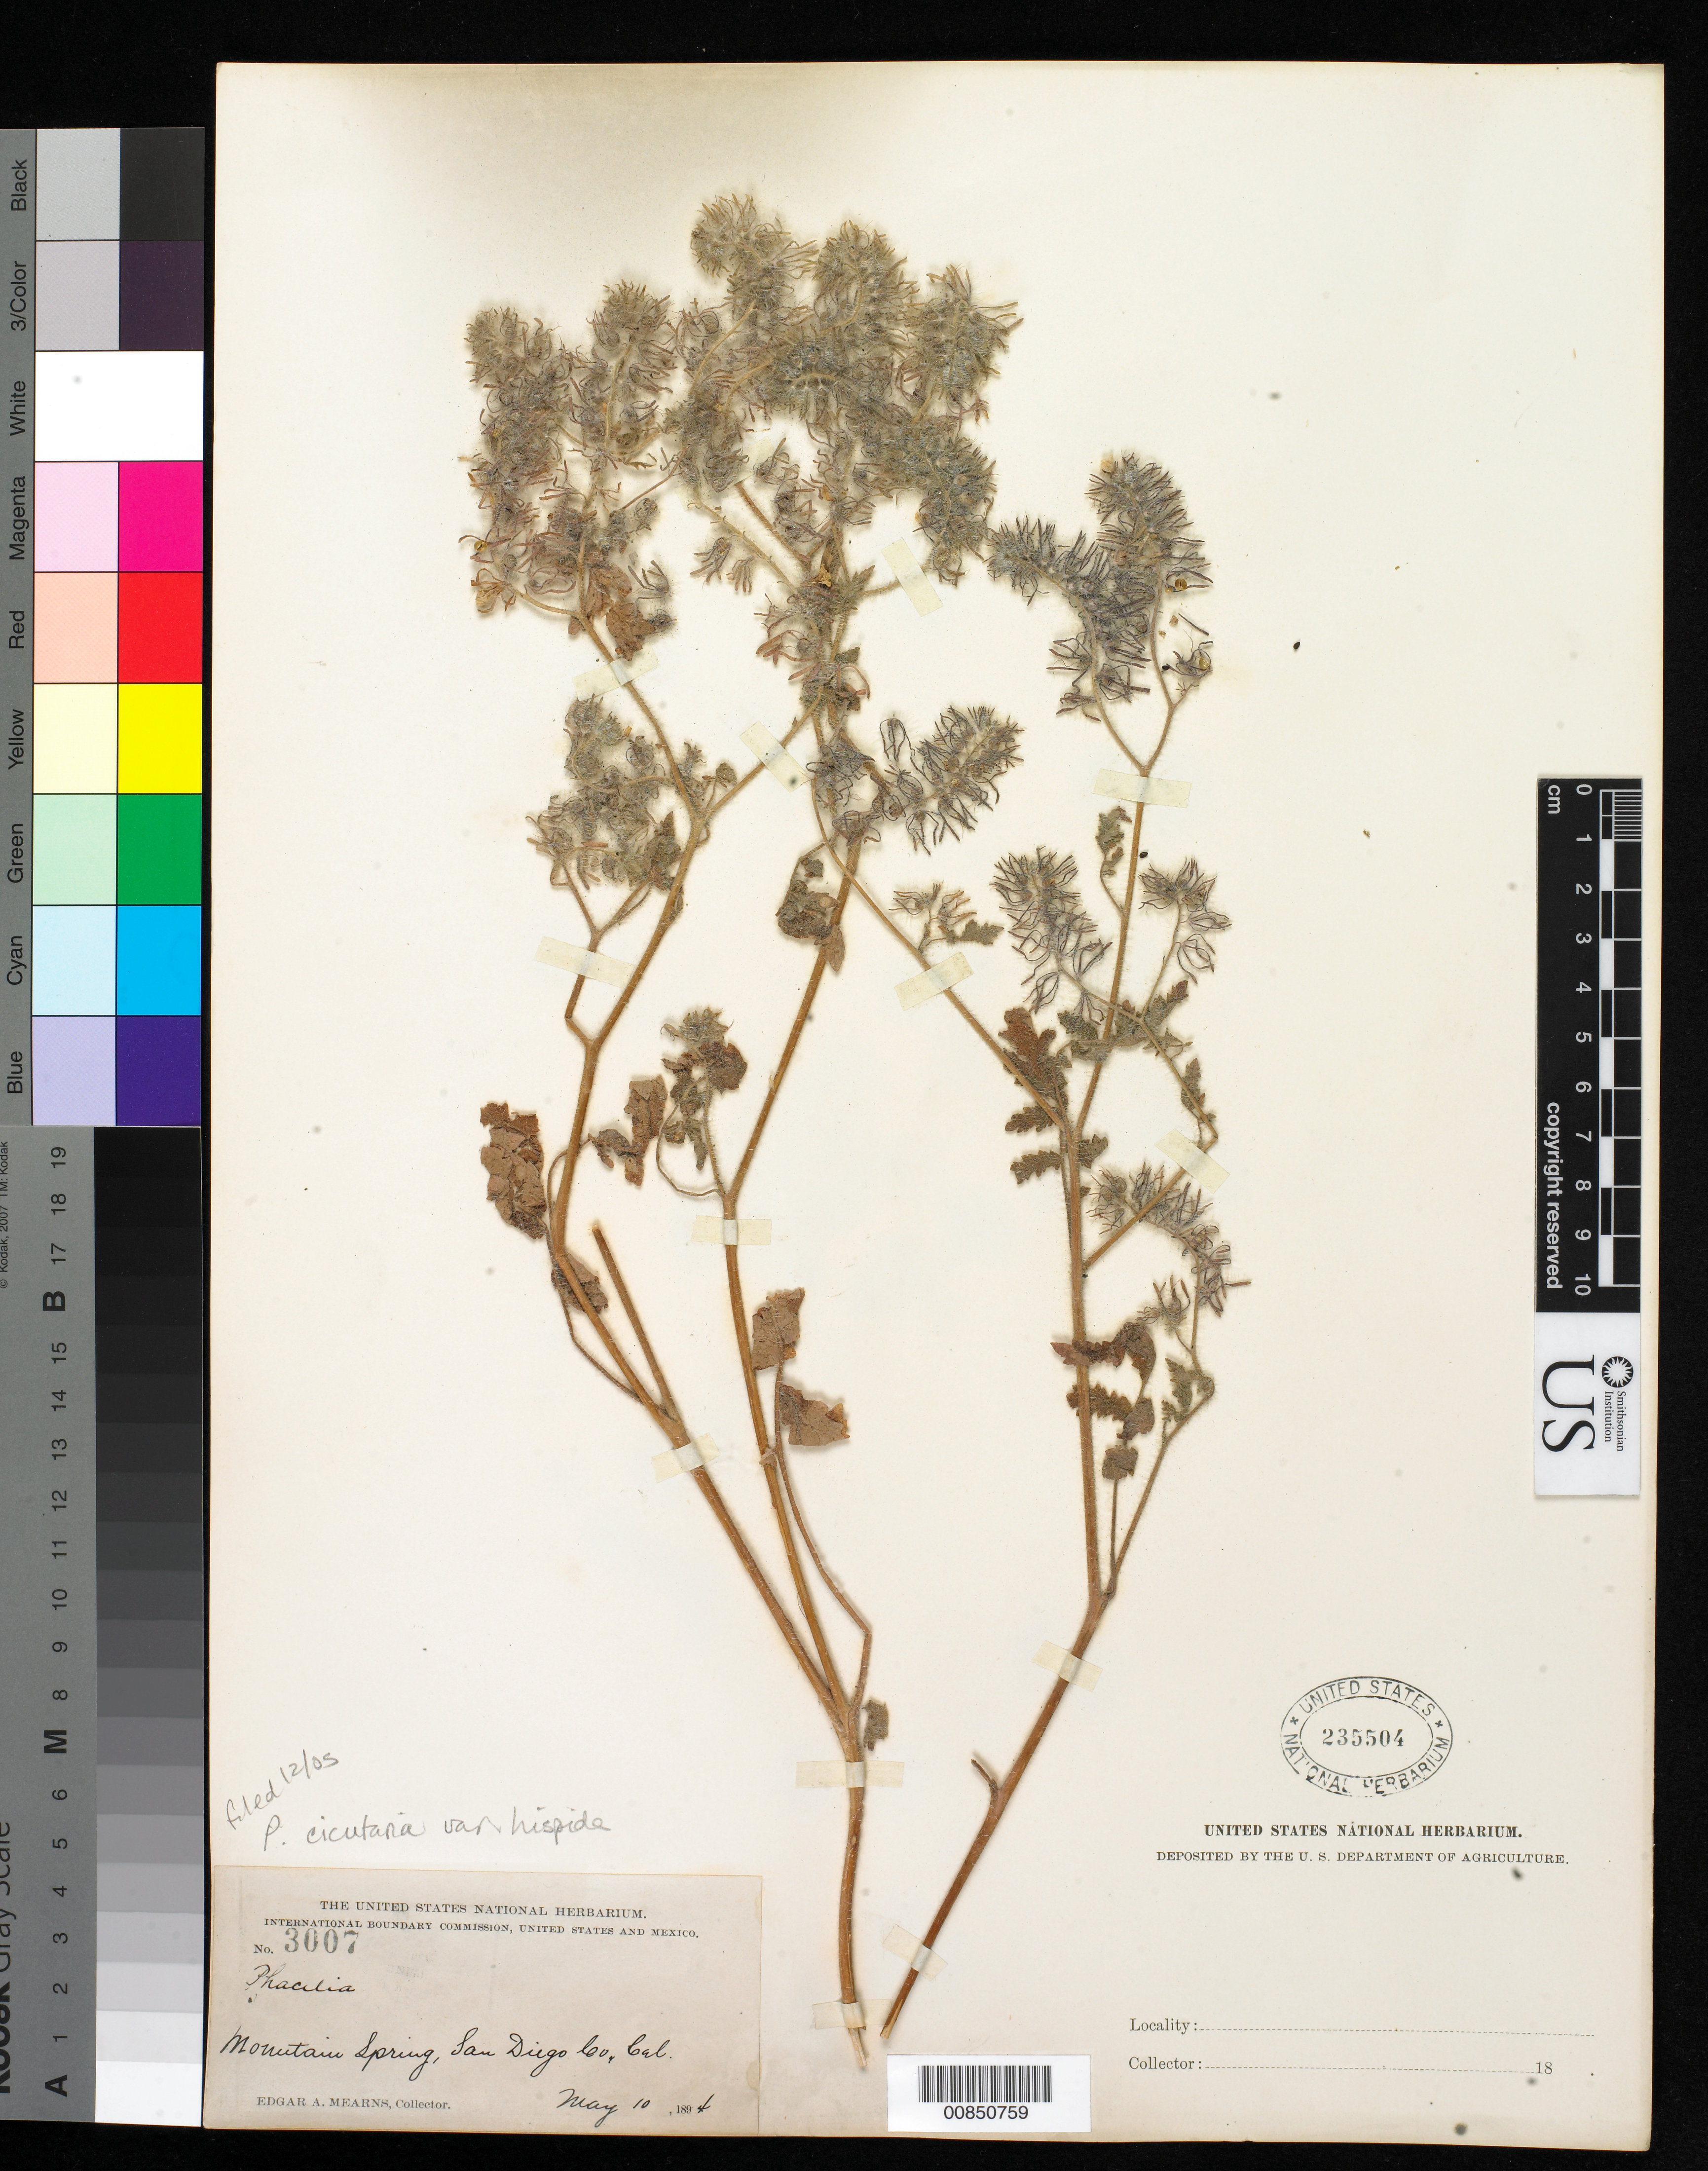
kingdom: Plantae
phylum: Tracheophyta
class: Magnoliopsida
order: Boraginales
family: Hydrophyllaceae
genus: Phacelia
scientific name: Phacelia cicutaria var. hispida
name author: (A. Gray) J.T. Howell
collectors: E. A. Mearns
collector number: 3007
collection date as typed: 10 May 1894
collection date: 1894-05-10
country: United States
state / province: California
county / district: San Diego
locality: Mountain Spring, San Diego County, California.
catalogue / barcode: US 235504